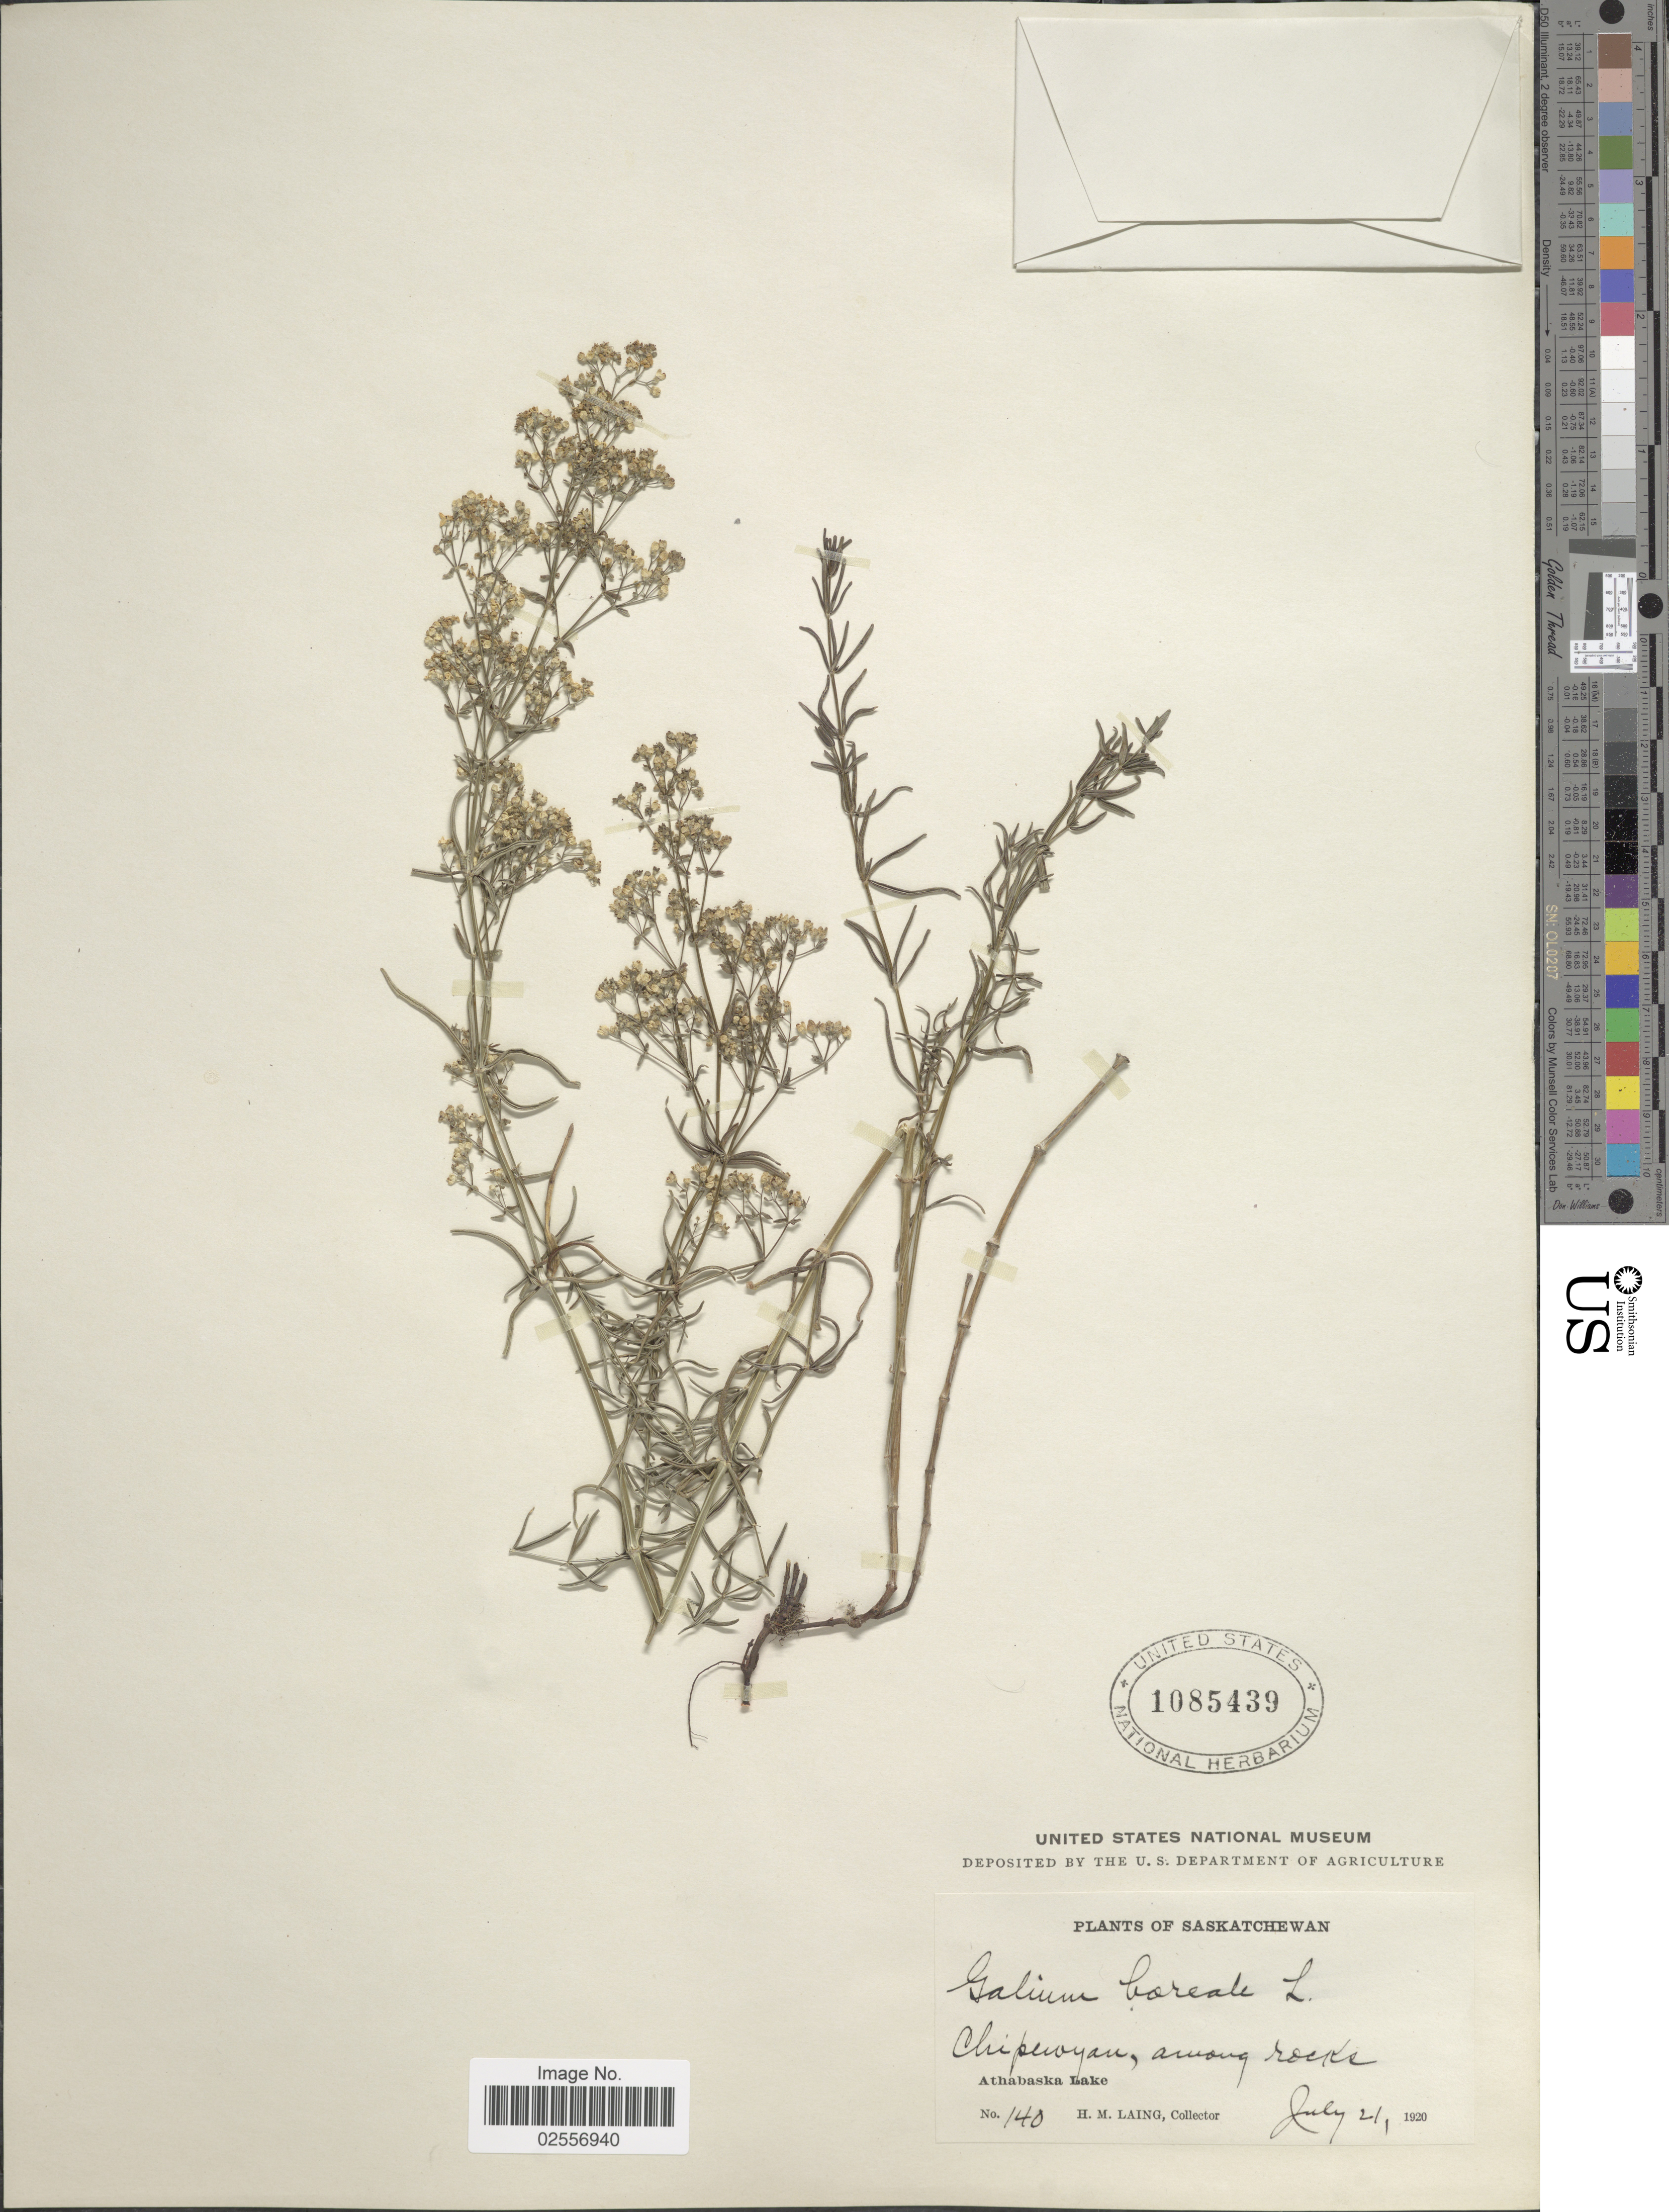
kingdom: Plantae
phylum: Tracheophyta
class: Magnoliopsida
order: Gentianales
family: Rubiaceae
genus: Galium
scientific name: Galium boreale L.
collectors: H. Laing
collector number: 140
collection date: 1920-07-21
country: Canada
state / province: Saskatchewan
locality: Chipewyan, among rocks, Athabaska Lake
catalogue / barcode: US 1085439